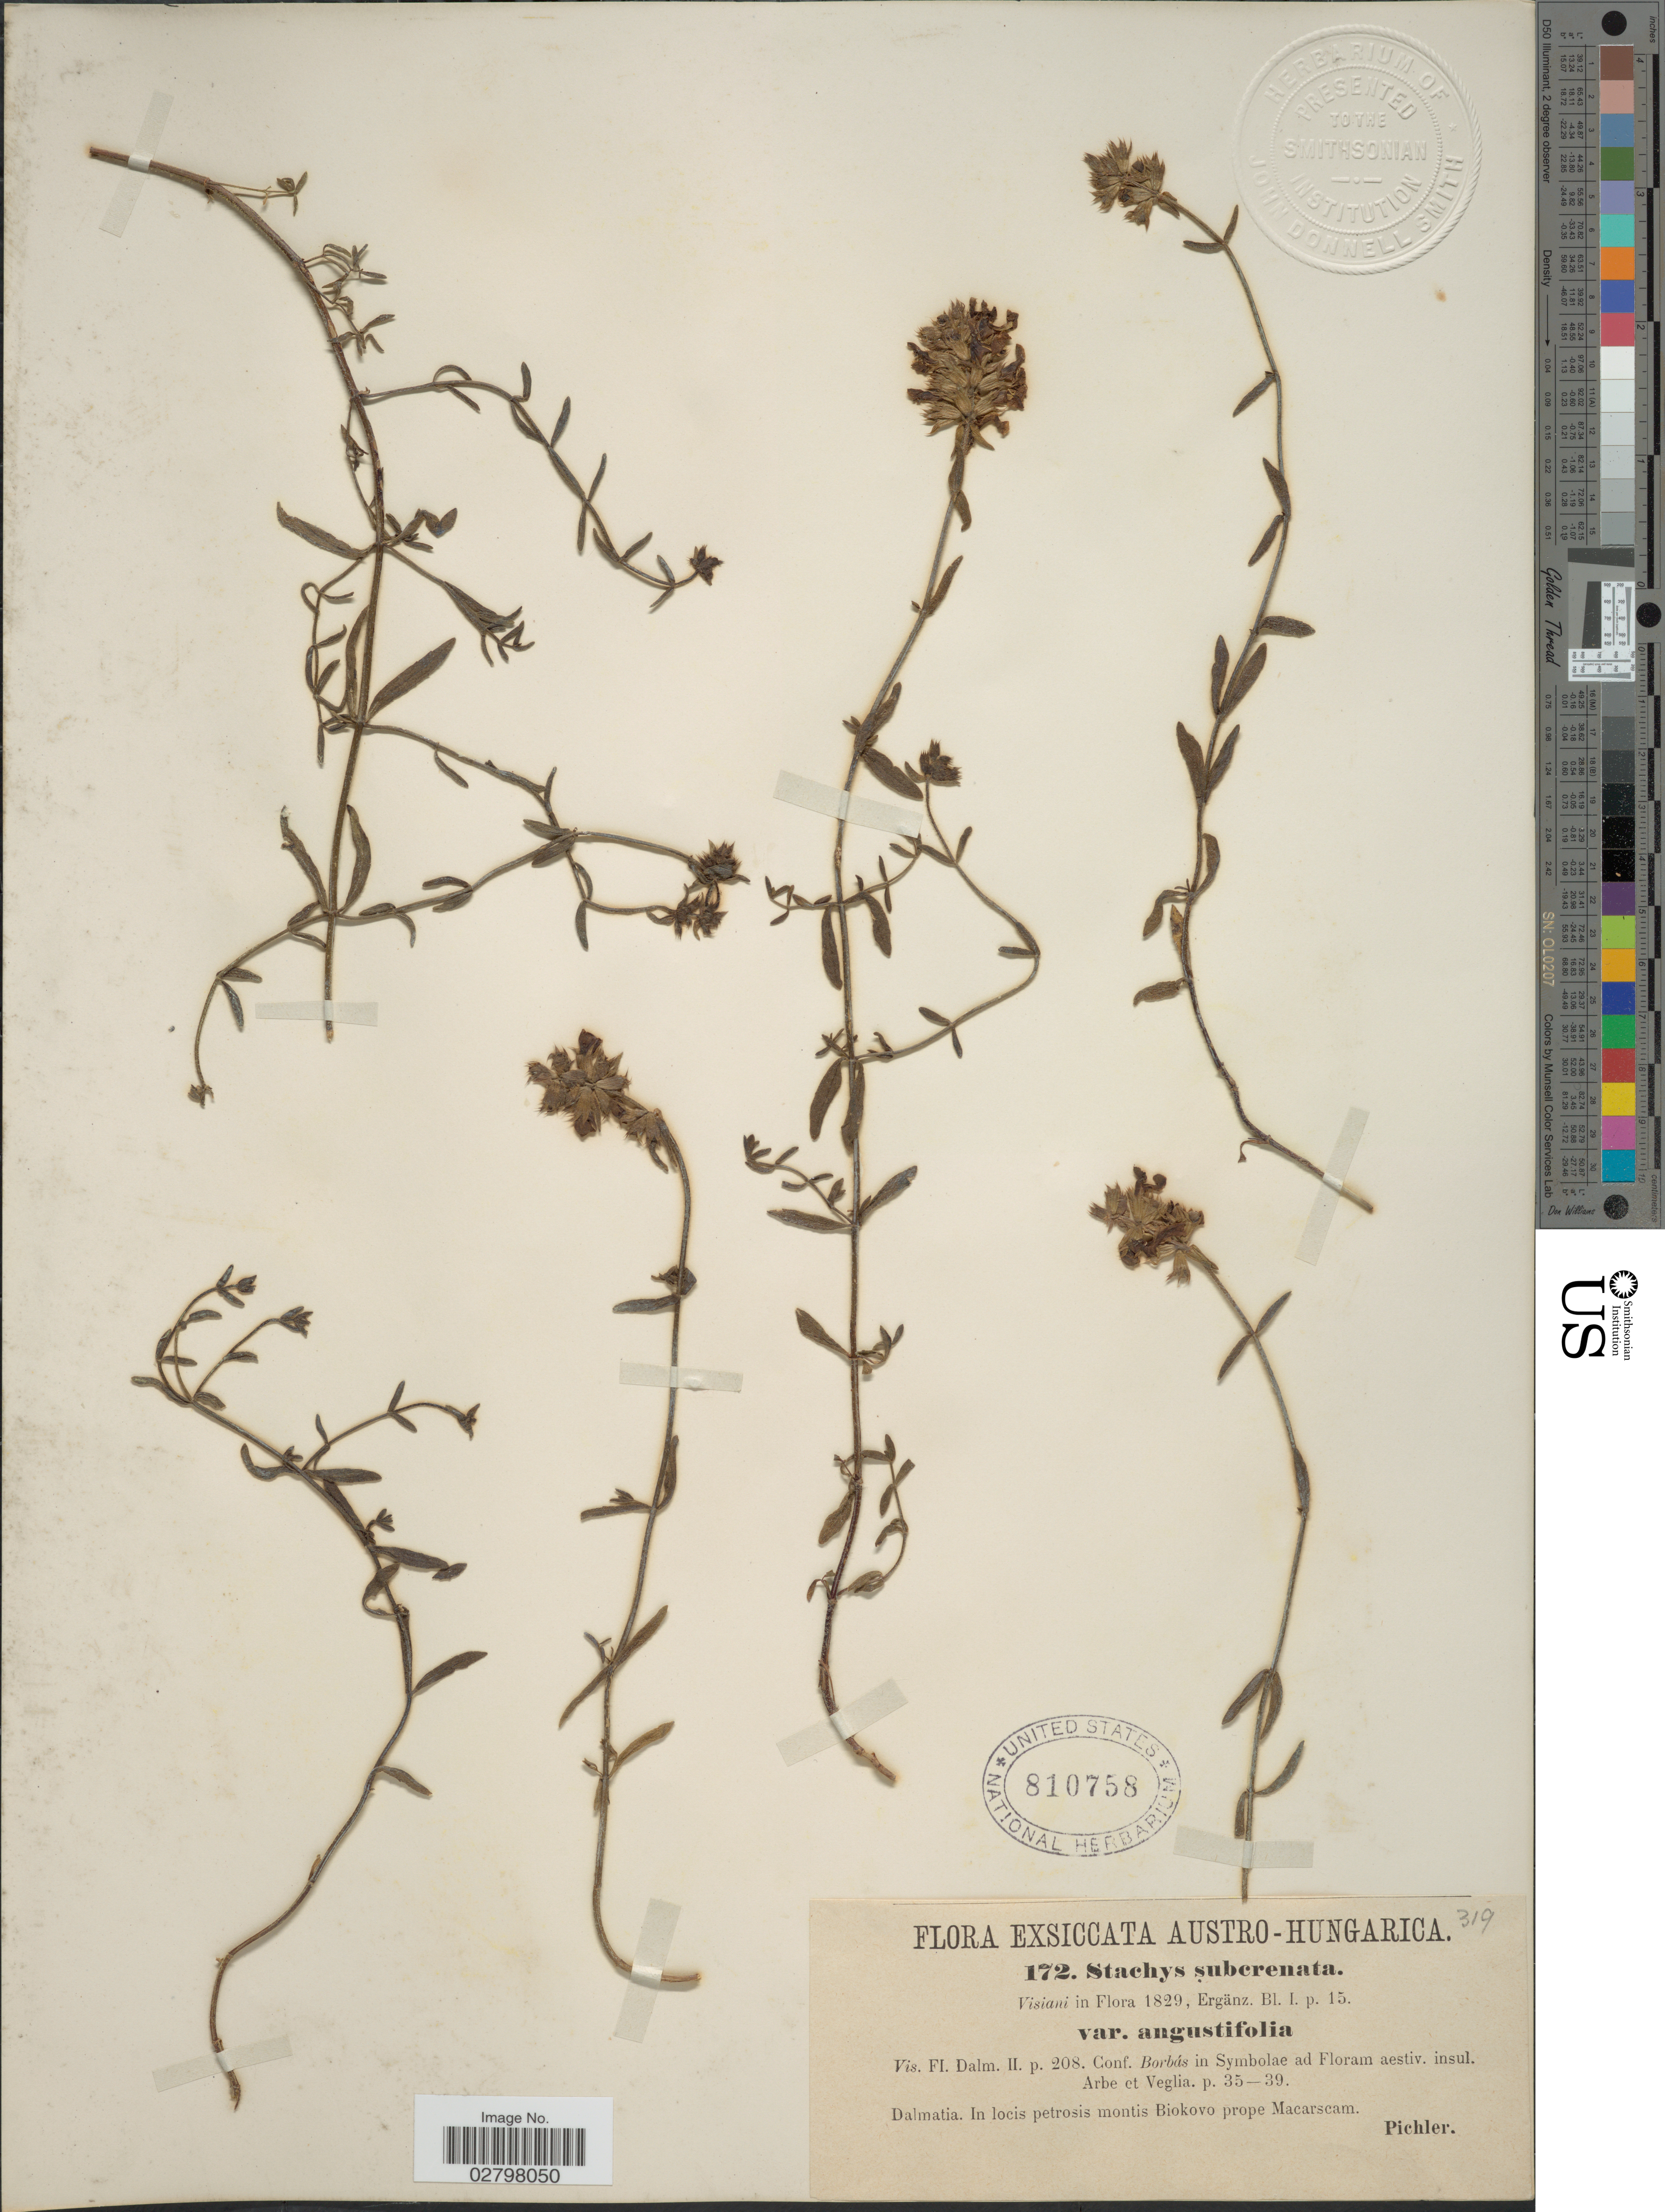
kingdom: Plantae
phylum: Tracheophyta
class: Magnoliopsida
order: Lamiales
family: Lamiaceae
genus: Stachys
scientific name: Stachys subcrenata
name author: Vis.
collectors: Pichler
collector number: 172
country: Croatia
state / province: Split-Dalmatia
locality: Dalmatia. In locis petrosis montis Biokovo prope Macarscam.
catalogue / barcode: US 810758